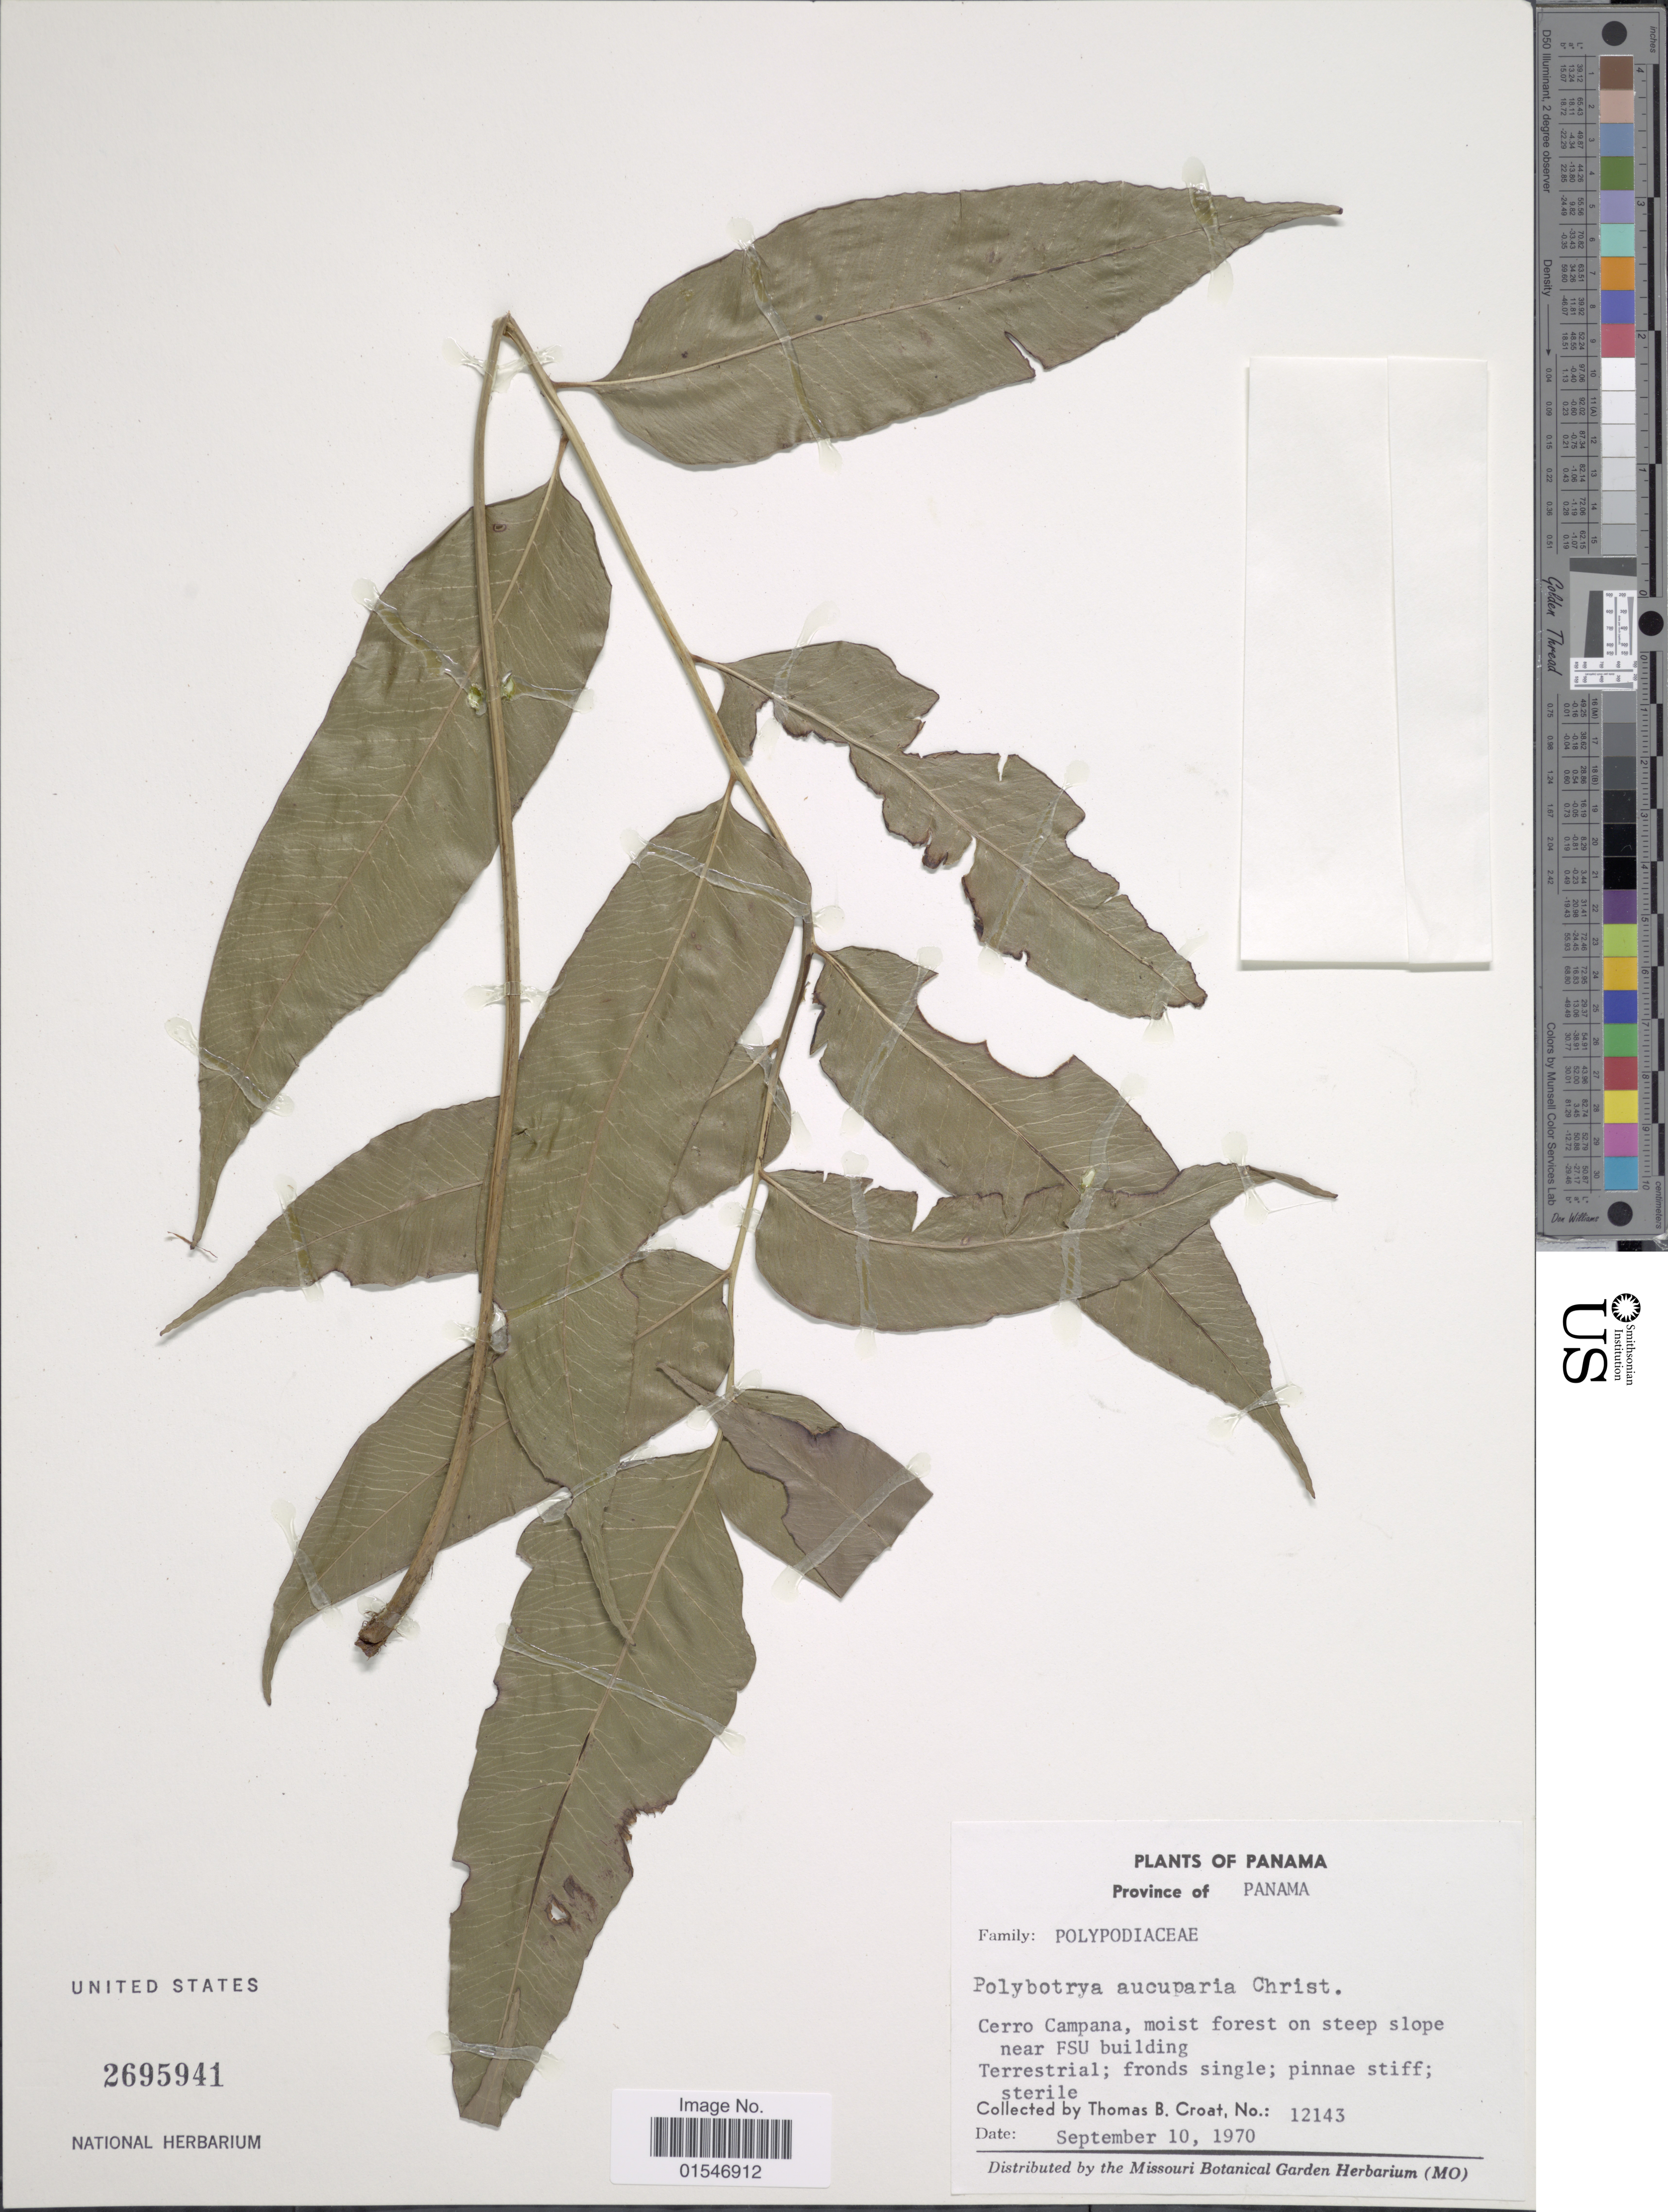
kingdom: Plantae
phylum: Tracheophyta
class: Polypodiopsida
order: Polypodiales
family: Dryopteridaceae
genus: Polybotrya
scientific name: Polybotrya aucuparia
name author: Christ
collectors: T. B. Croat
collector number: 12143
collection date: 1970-09-10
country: Panama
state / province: Panamá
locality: Panama. Province of Panama. Cerro Campana, moist forest on steep slope near FSU building.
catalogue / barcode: US 2695941